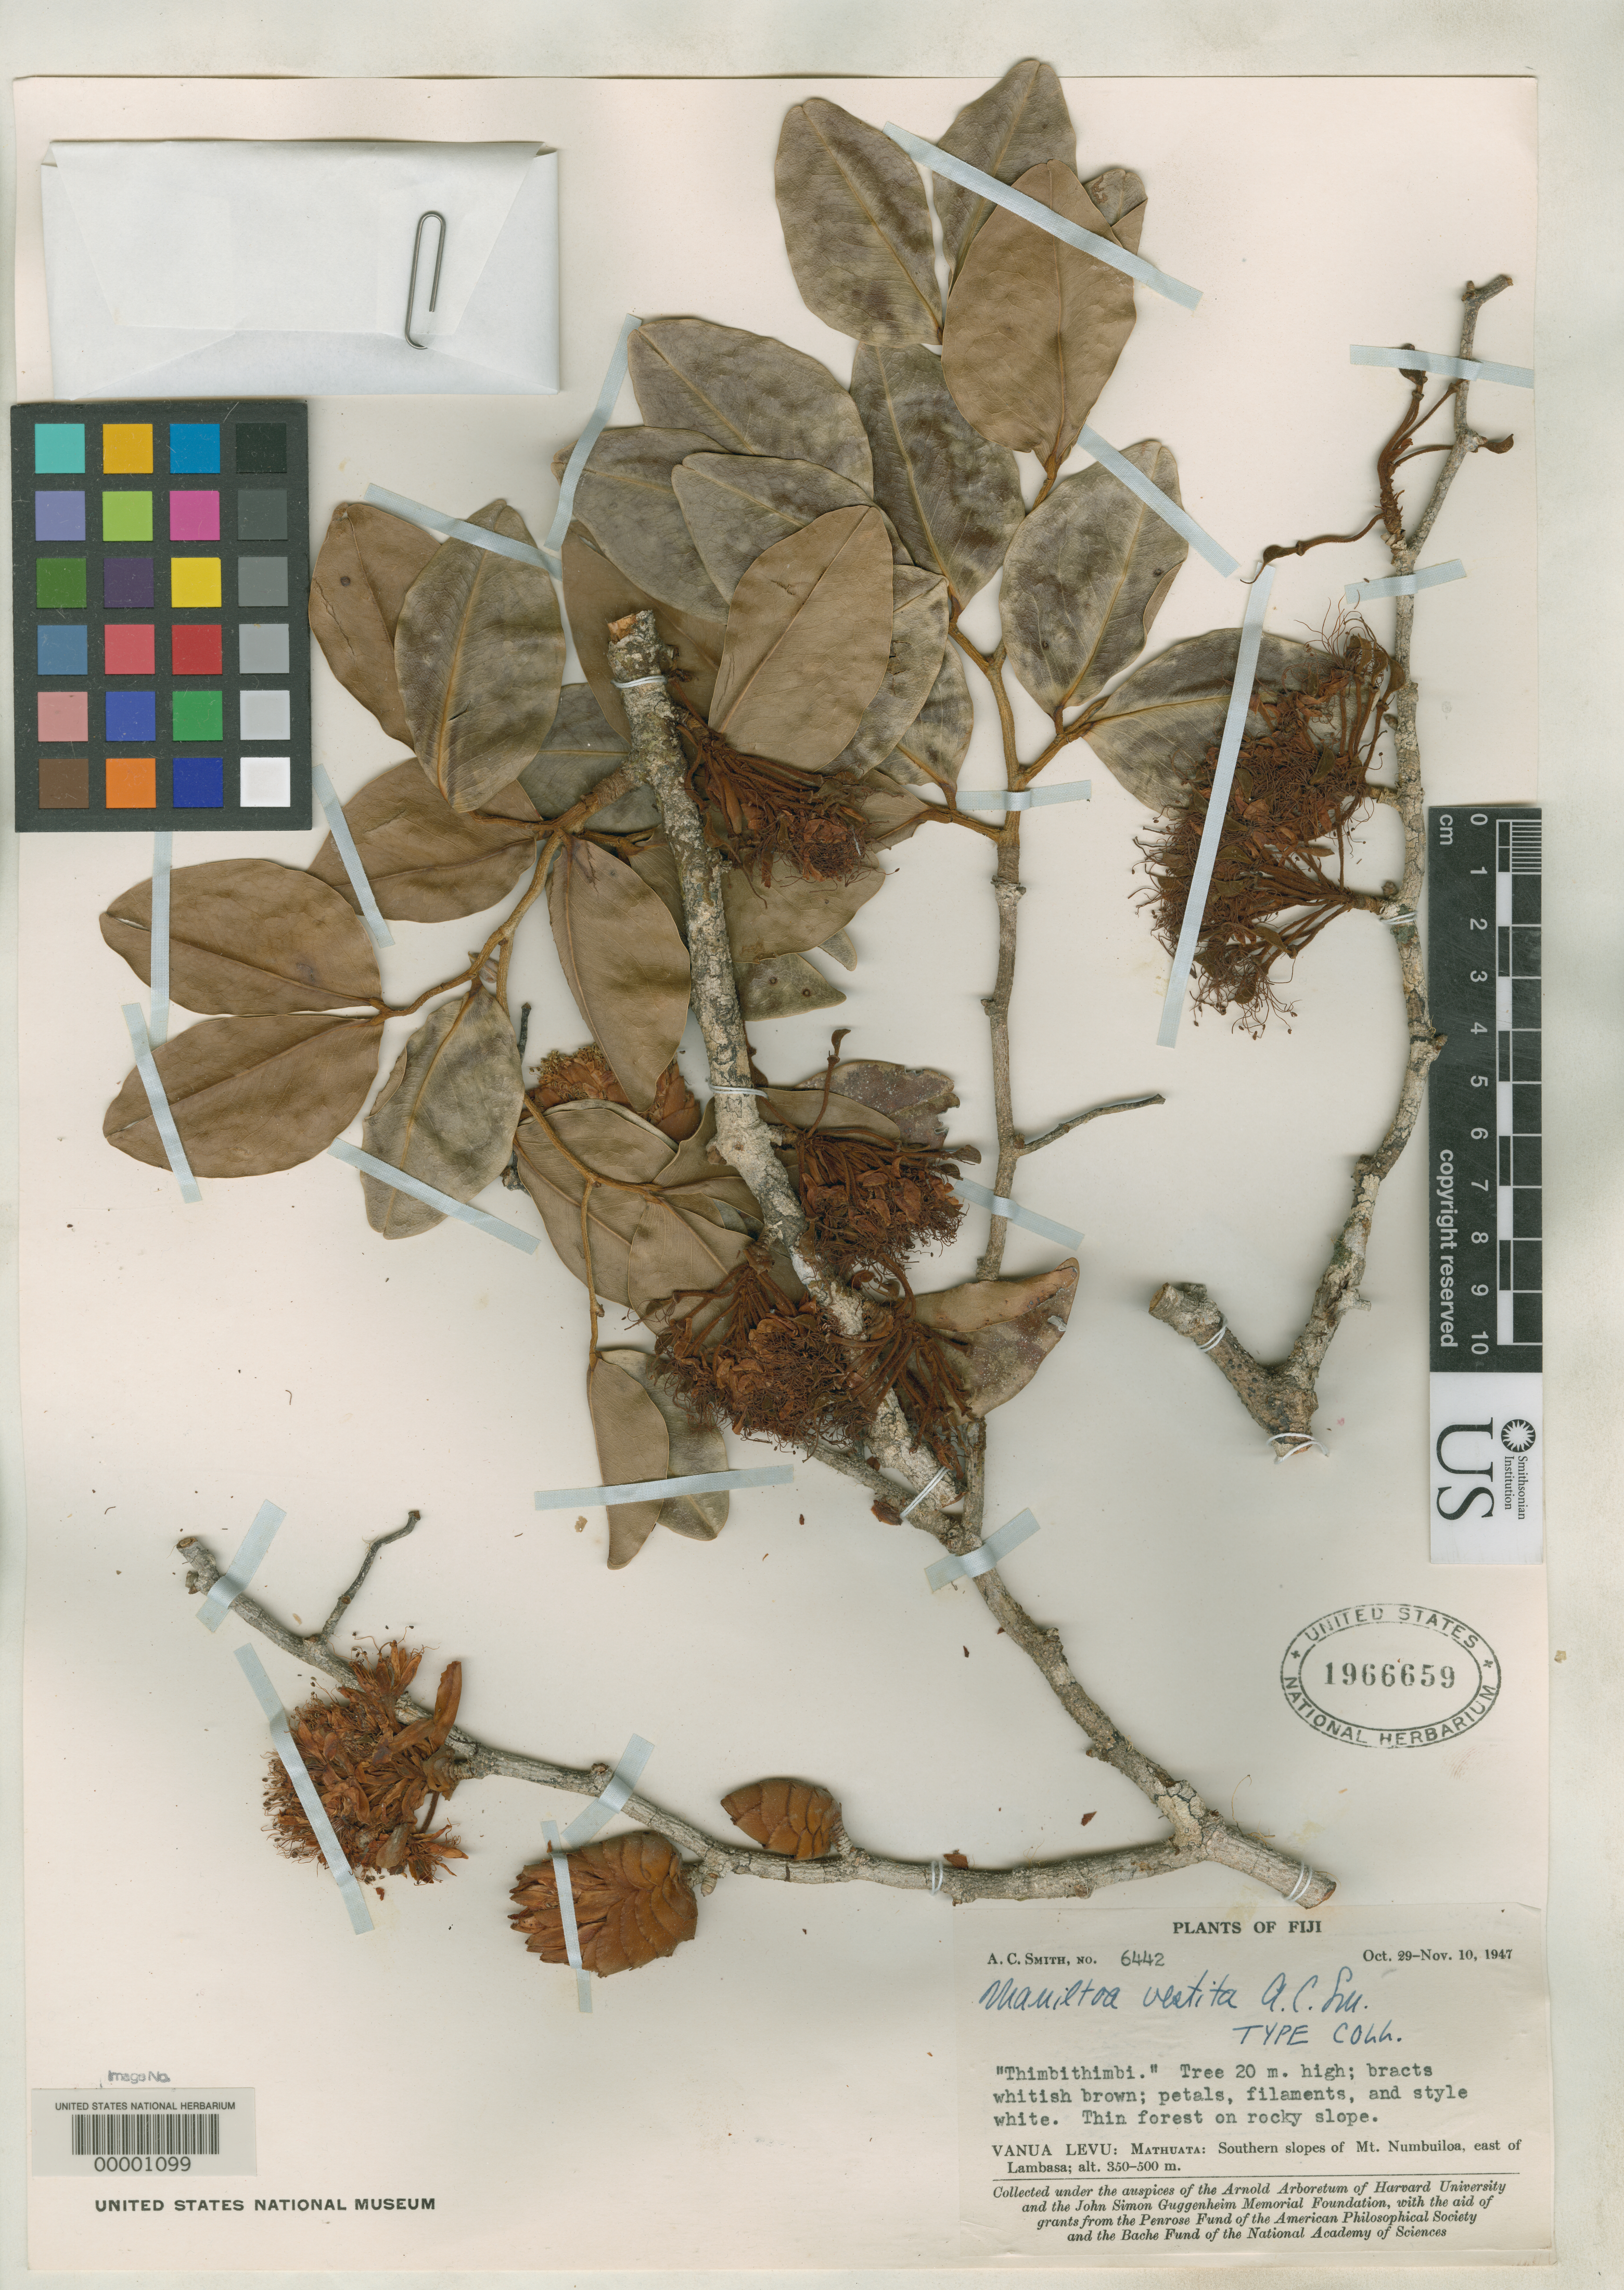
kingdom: Plantae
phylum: Tracheophyta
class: Magnoliopsida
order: Fabales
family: Fabaceae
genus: Maniltoa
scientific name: Maniltoa vestita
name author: A.C. Sm.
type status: Isotype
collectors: A. C. Smith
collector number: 6442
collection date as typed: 03 Nov 1947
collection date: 1947-11-03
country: Fiji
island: Macuata-i-wai [Mathuata-i-wai]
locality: S slopes of Mt. Numbulloa, E of Lambasa.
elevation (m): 350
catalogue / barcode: US 1966659